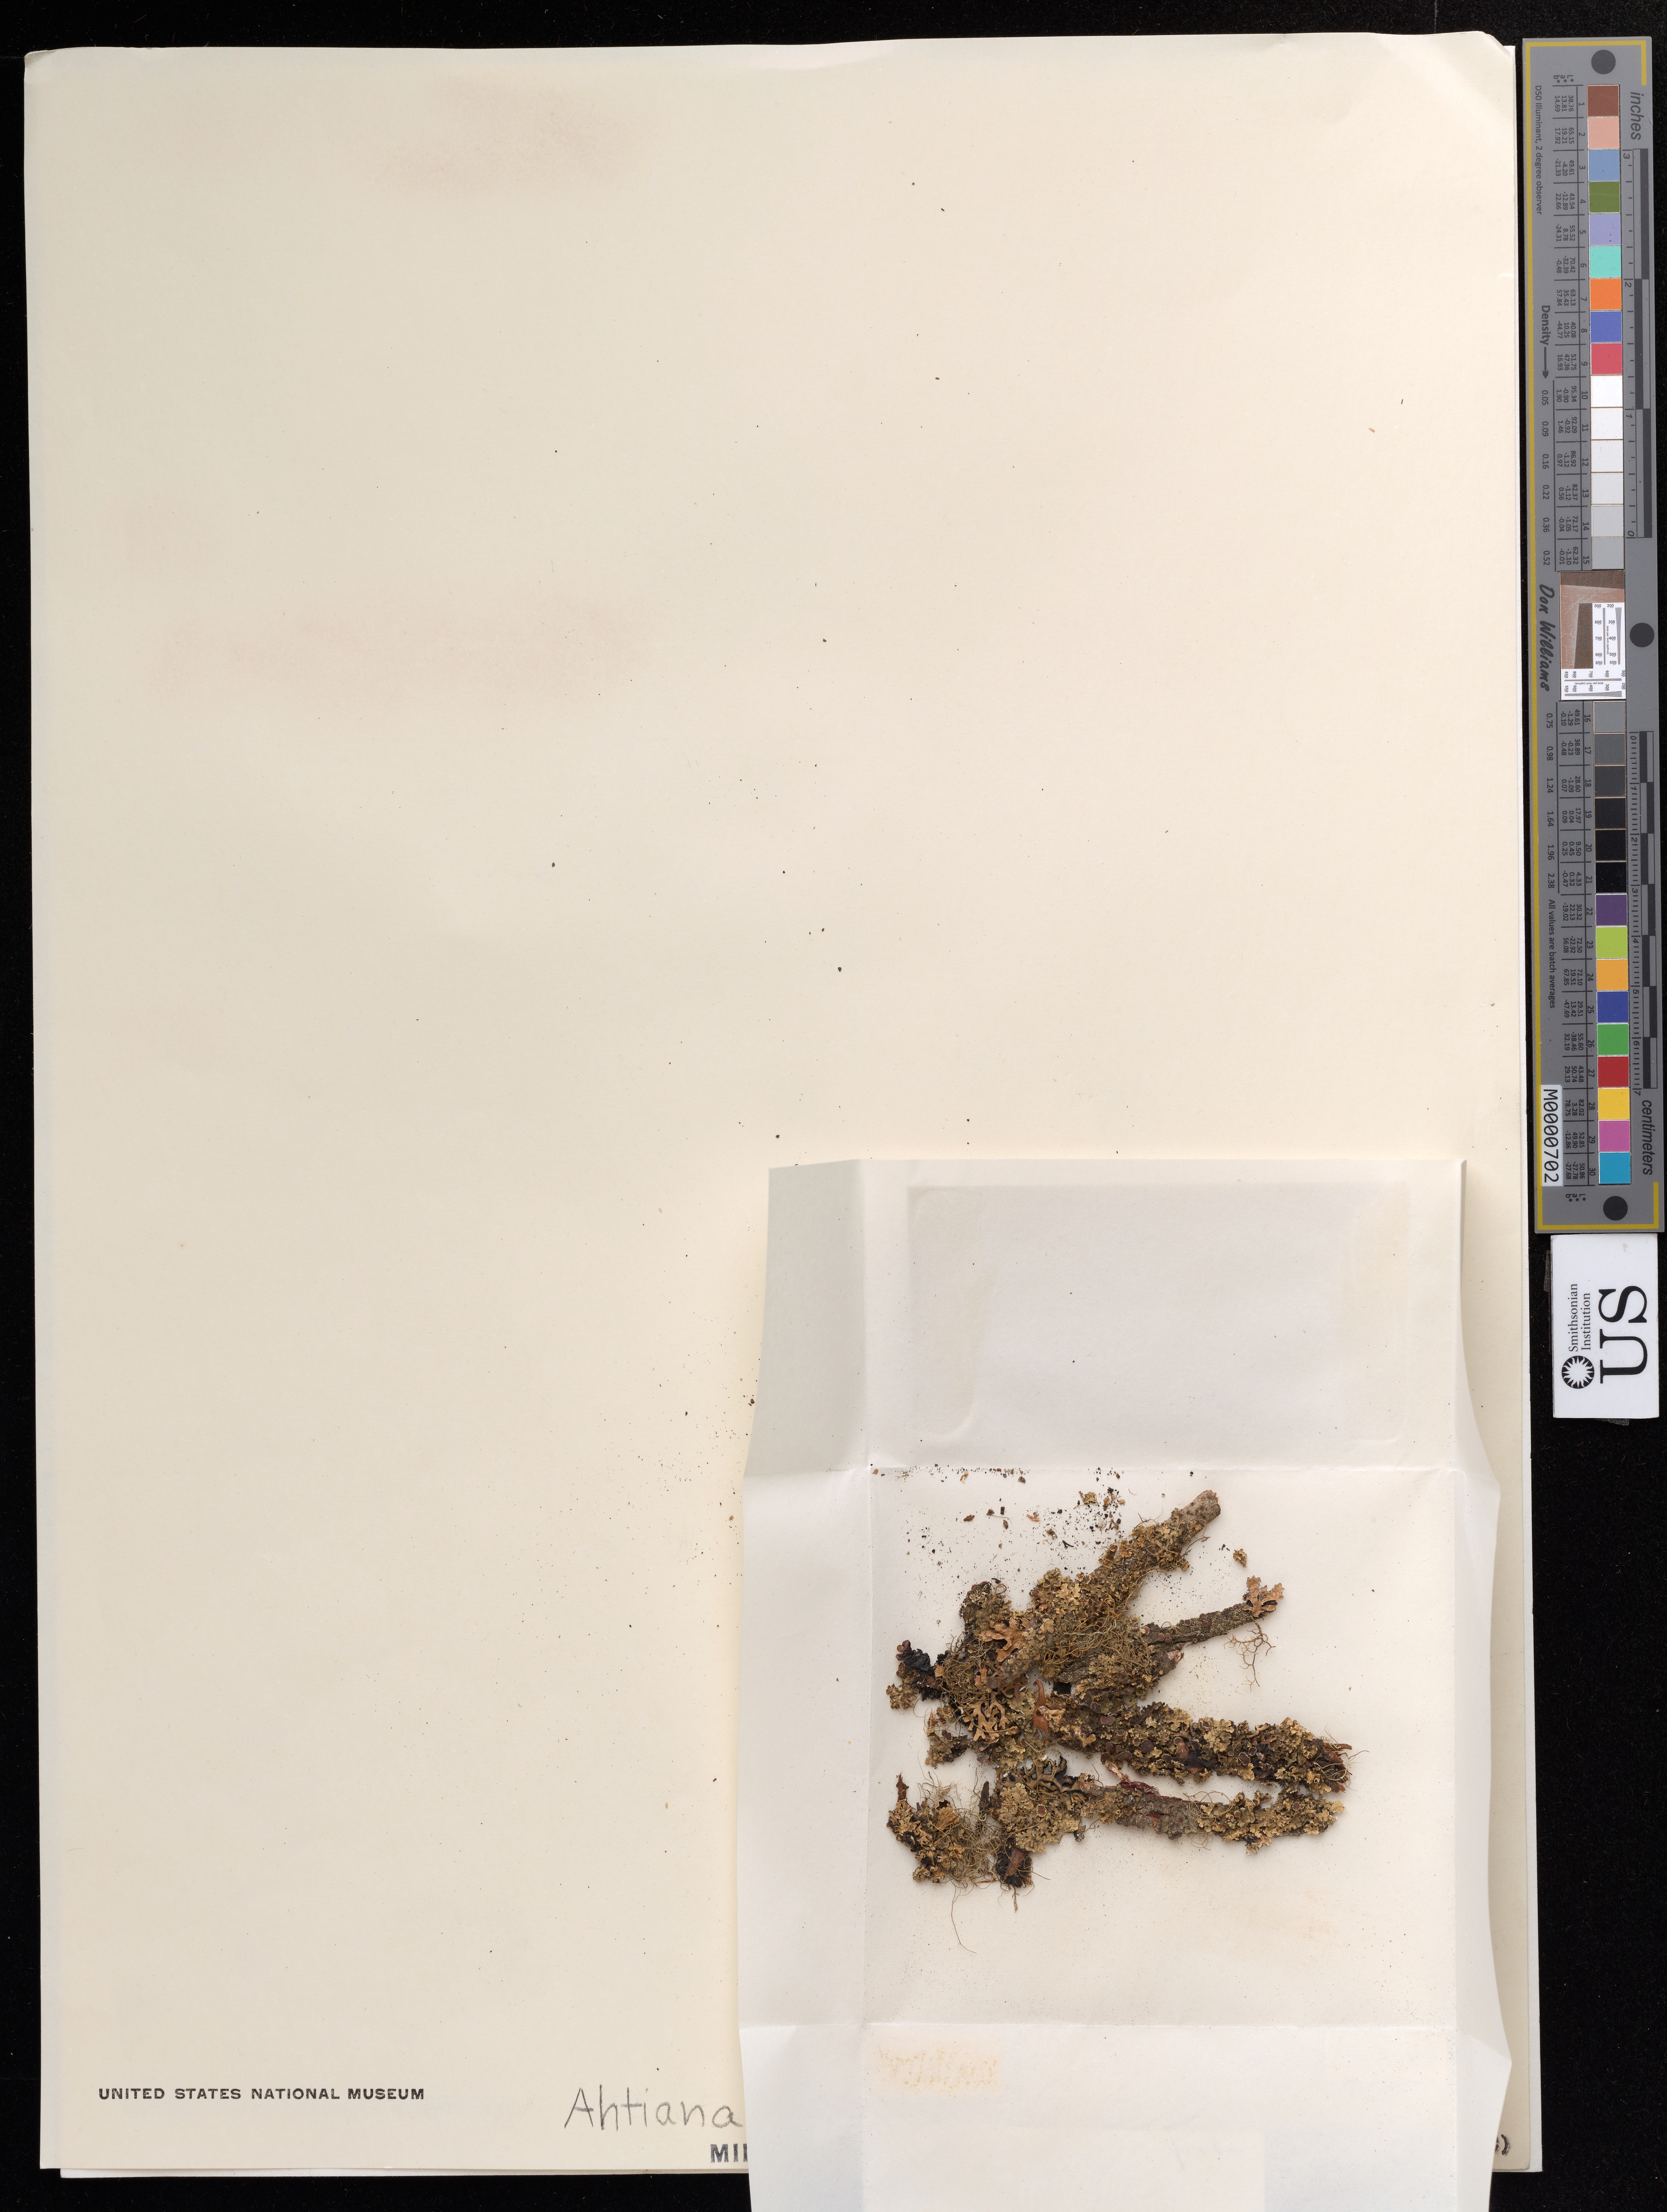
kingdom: Fungi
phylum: Ascomycota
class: Lecanoromycetes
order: Lecanorales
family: Parmeliaceae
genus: Ahtiana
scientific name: Ahtiana aurescens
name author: (Tuck.) A. Thell & Randlane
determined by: Tucker, S. C.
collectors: B. Fink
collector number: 636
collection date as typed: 10 Jul 1897 or 07 Oct 1897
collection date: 1897-07-10 or 1897-10-07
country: United States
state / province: Minnesota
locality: Tofte